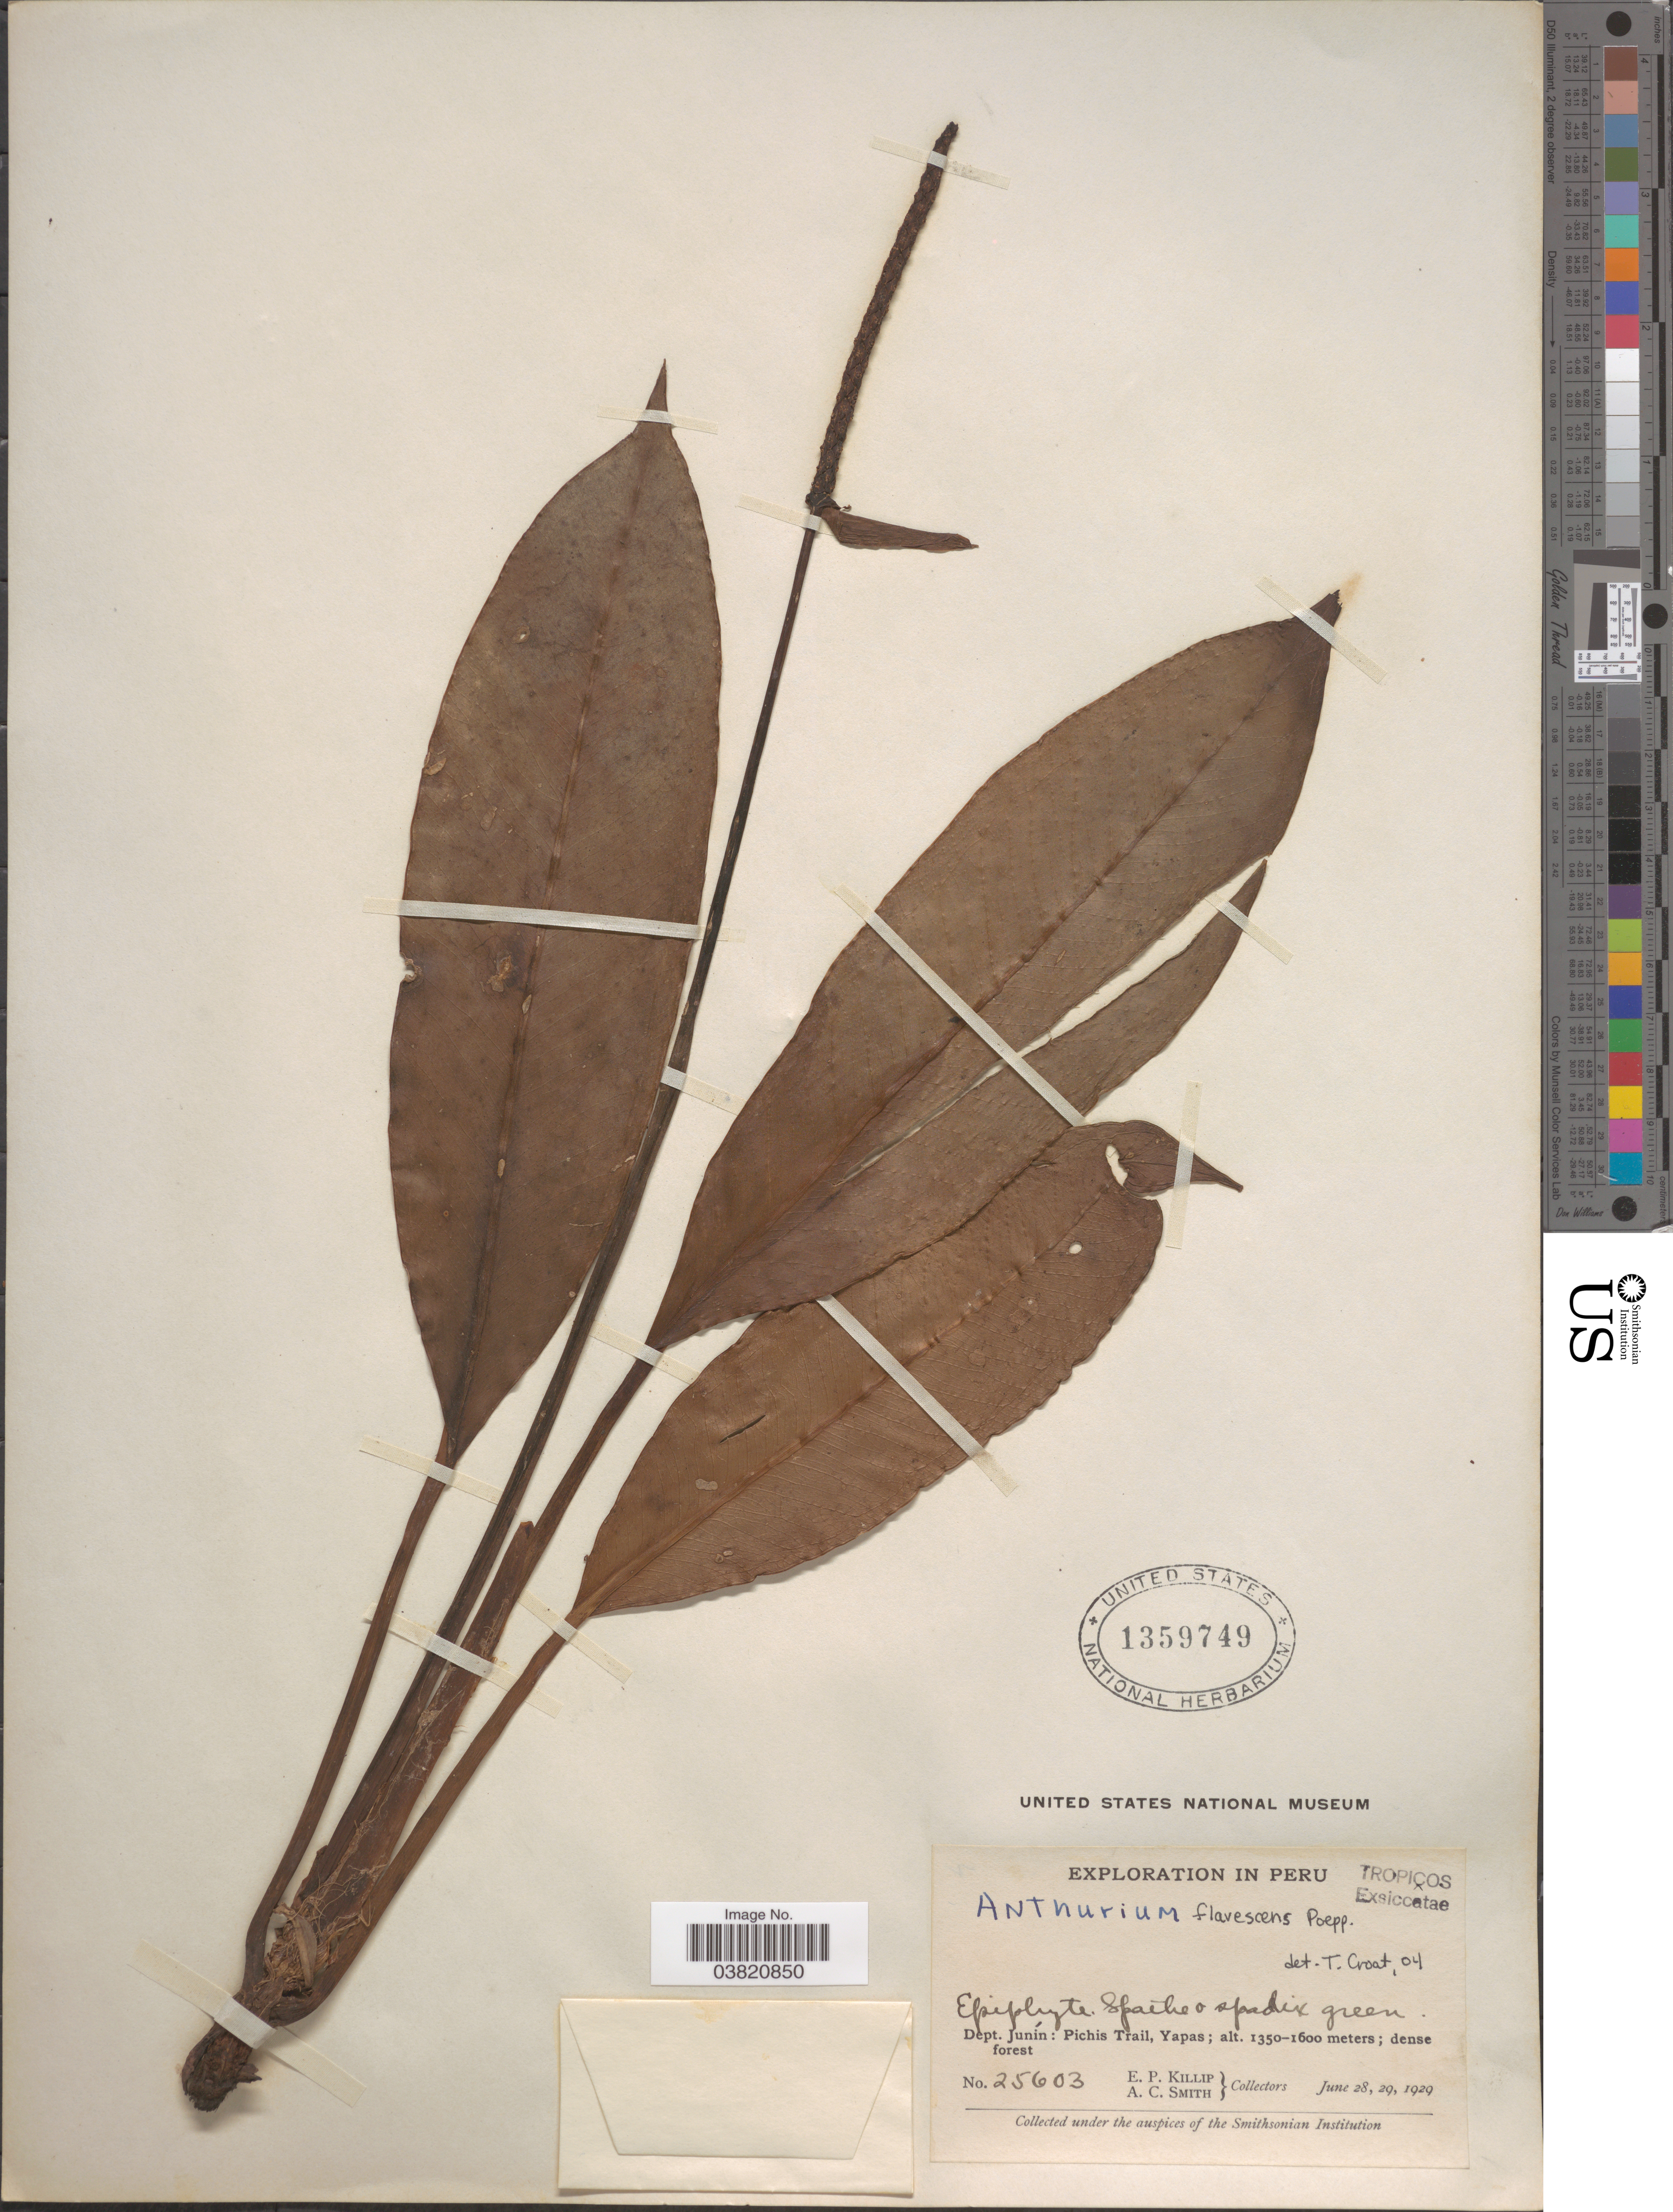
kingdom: Plantae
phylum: Tracheophyta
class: Liliopsida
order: Alismatales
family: Araceae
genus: Anthurium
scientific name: Anthurium flavescens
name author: Poepp.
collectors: E. P. Killip & A. C. Smith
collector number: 25603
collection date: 1929-06-28/1929-06-29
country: Peru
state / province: Junín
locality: Dept. Junín: Pichis Trail, Yapas.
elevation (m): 1350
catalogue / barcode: US 1359749